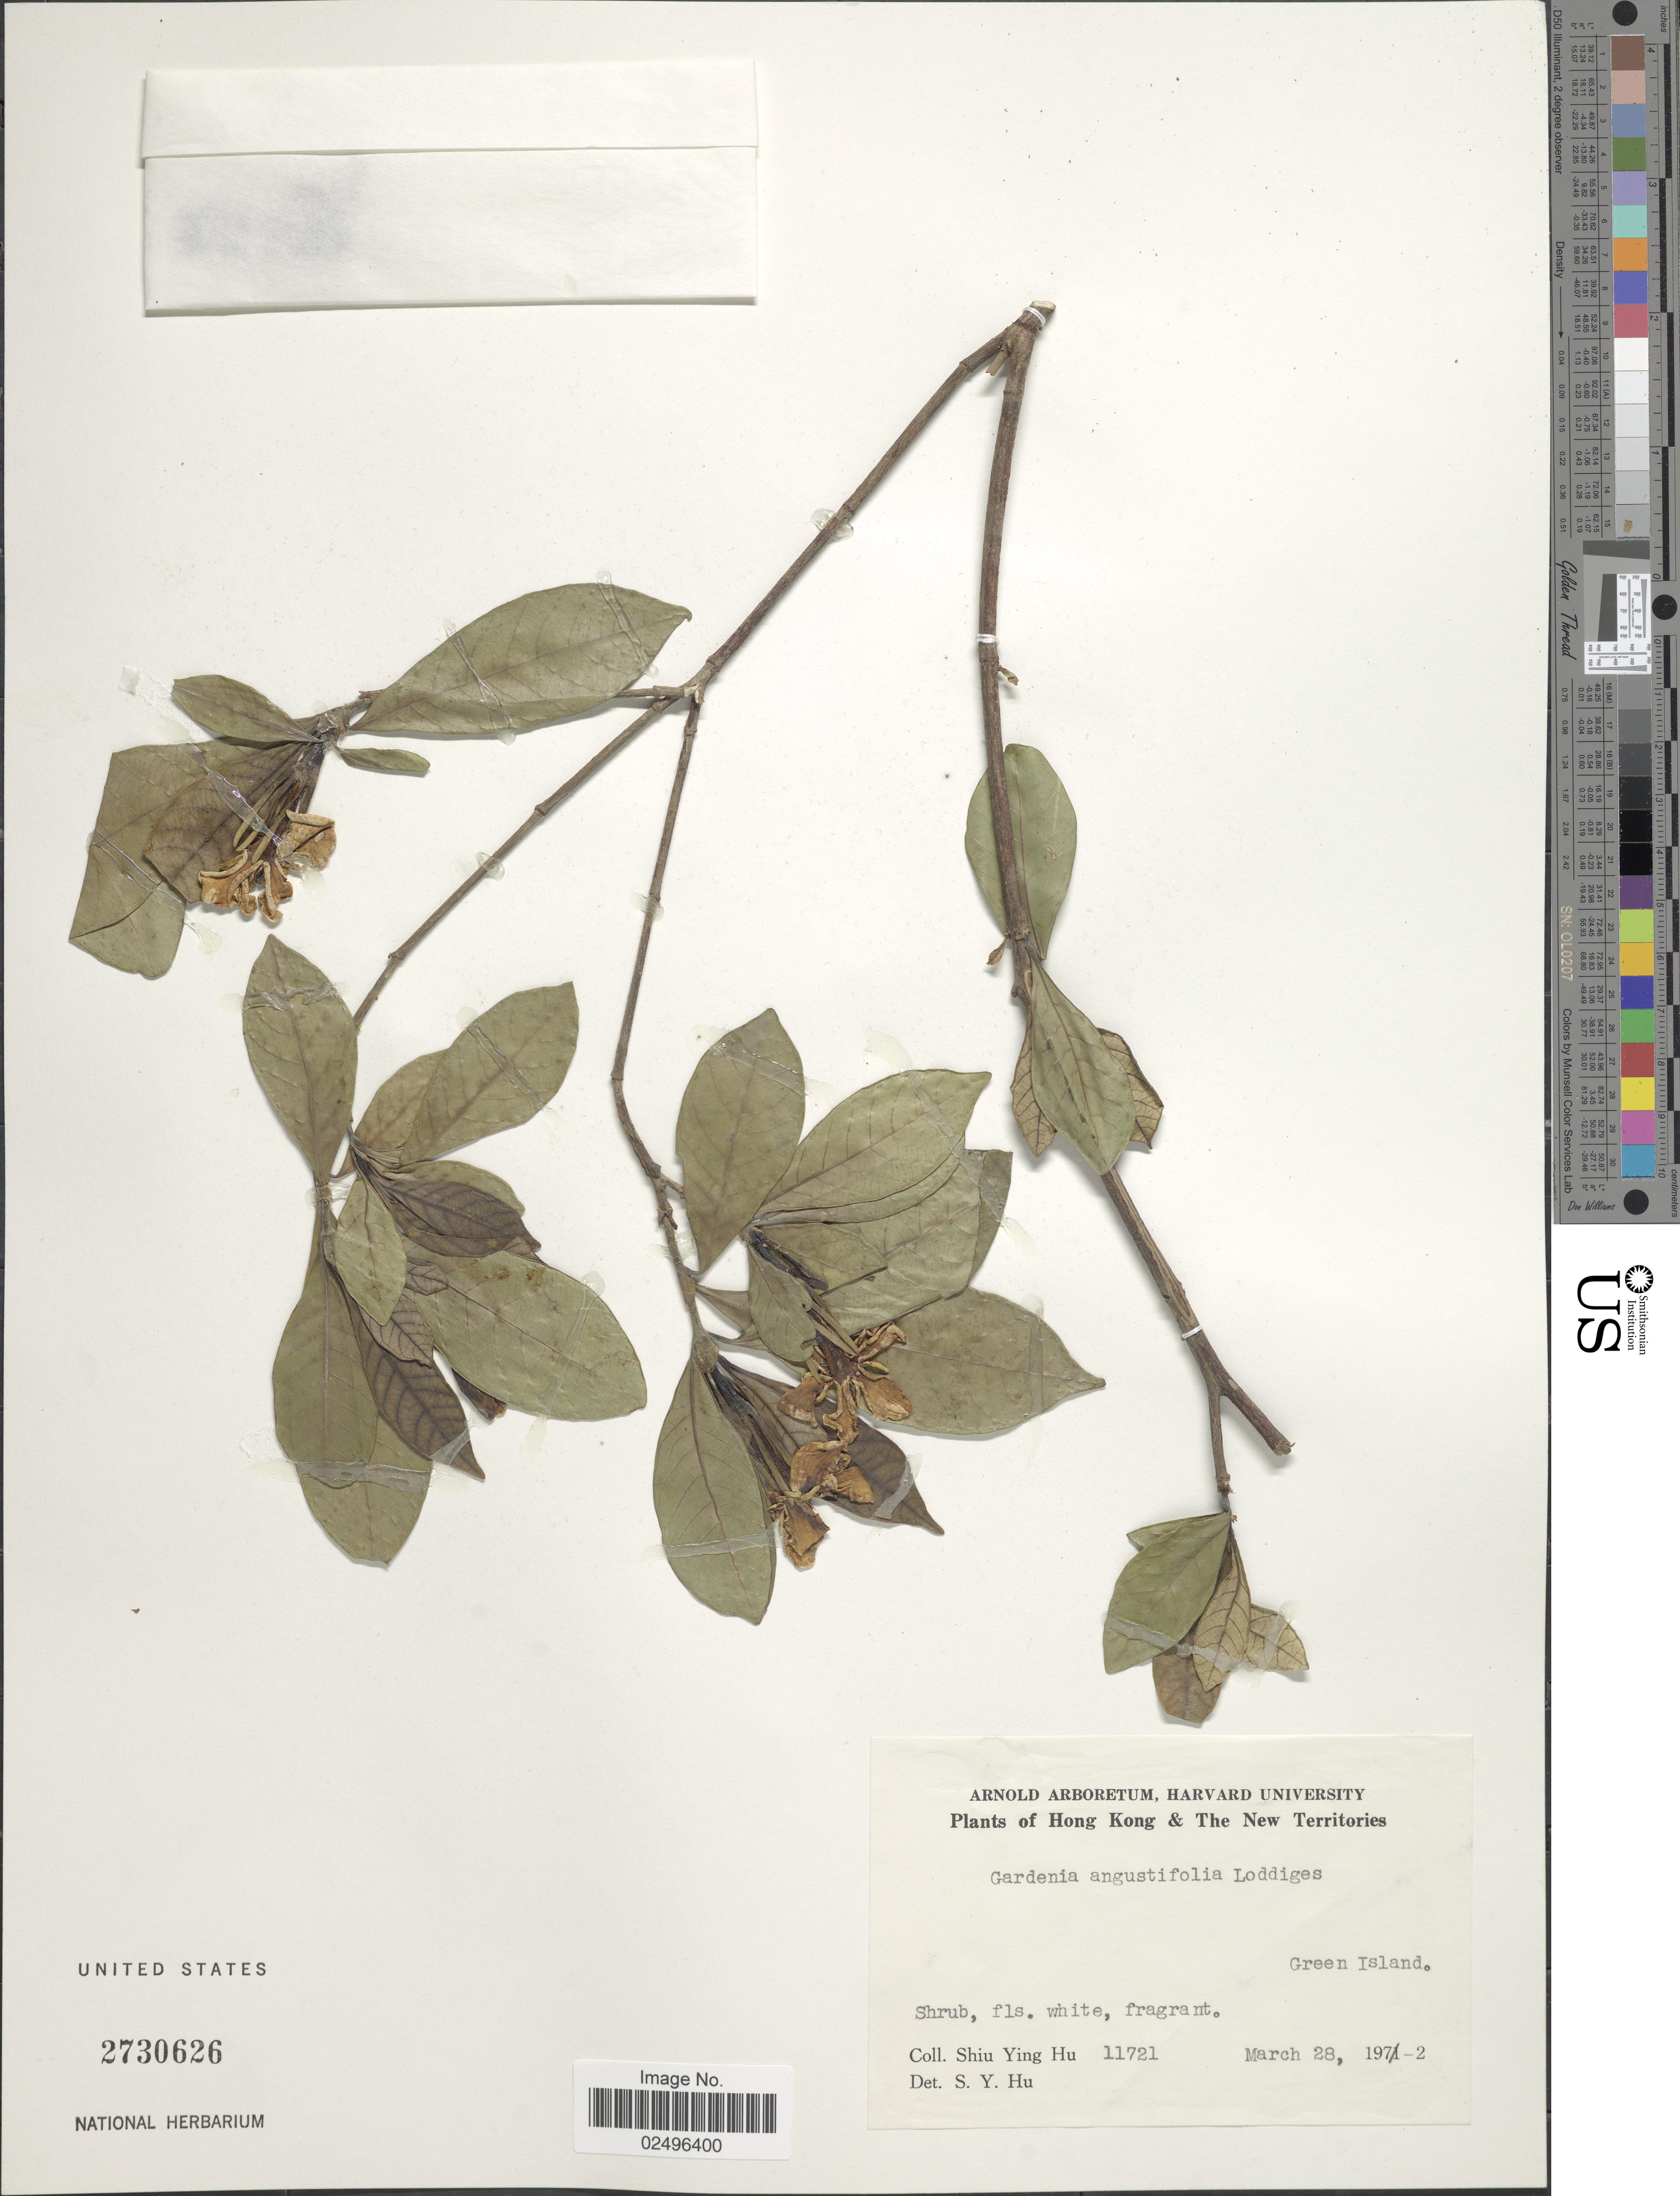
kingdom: Plantae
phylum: Tracheophyta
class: Magnoliopsida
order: Gentianales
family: Rubiaceae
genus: Gardenia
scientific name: Gardenia angustifolia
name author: Lodd.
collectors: S. Y. Hu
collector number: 11721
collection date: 1972-03-28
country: China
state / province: Hong Kong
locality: Hong Kong & The New Territories, Green Island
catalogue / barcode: US 2730626